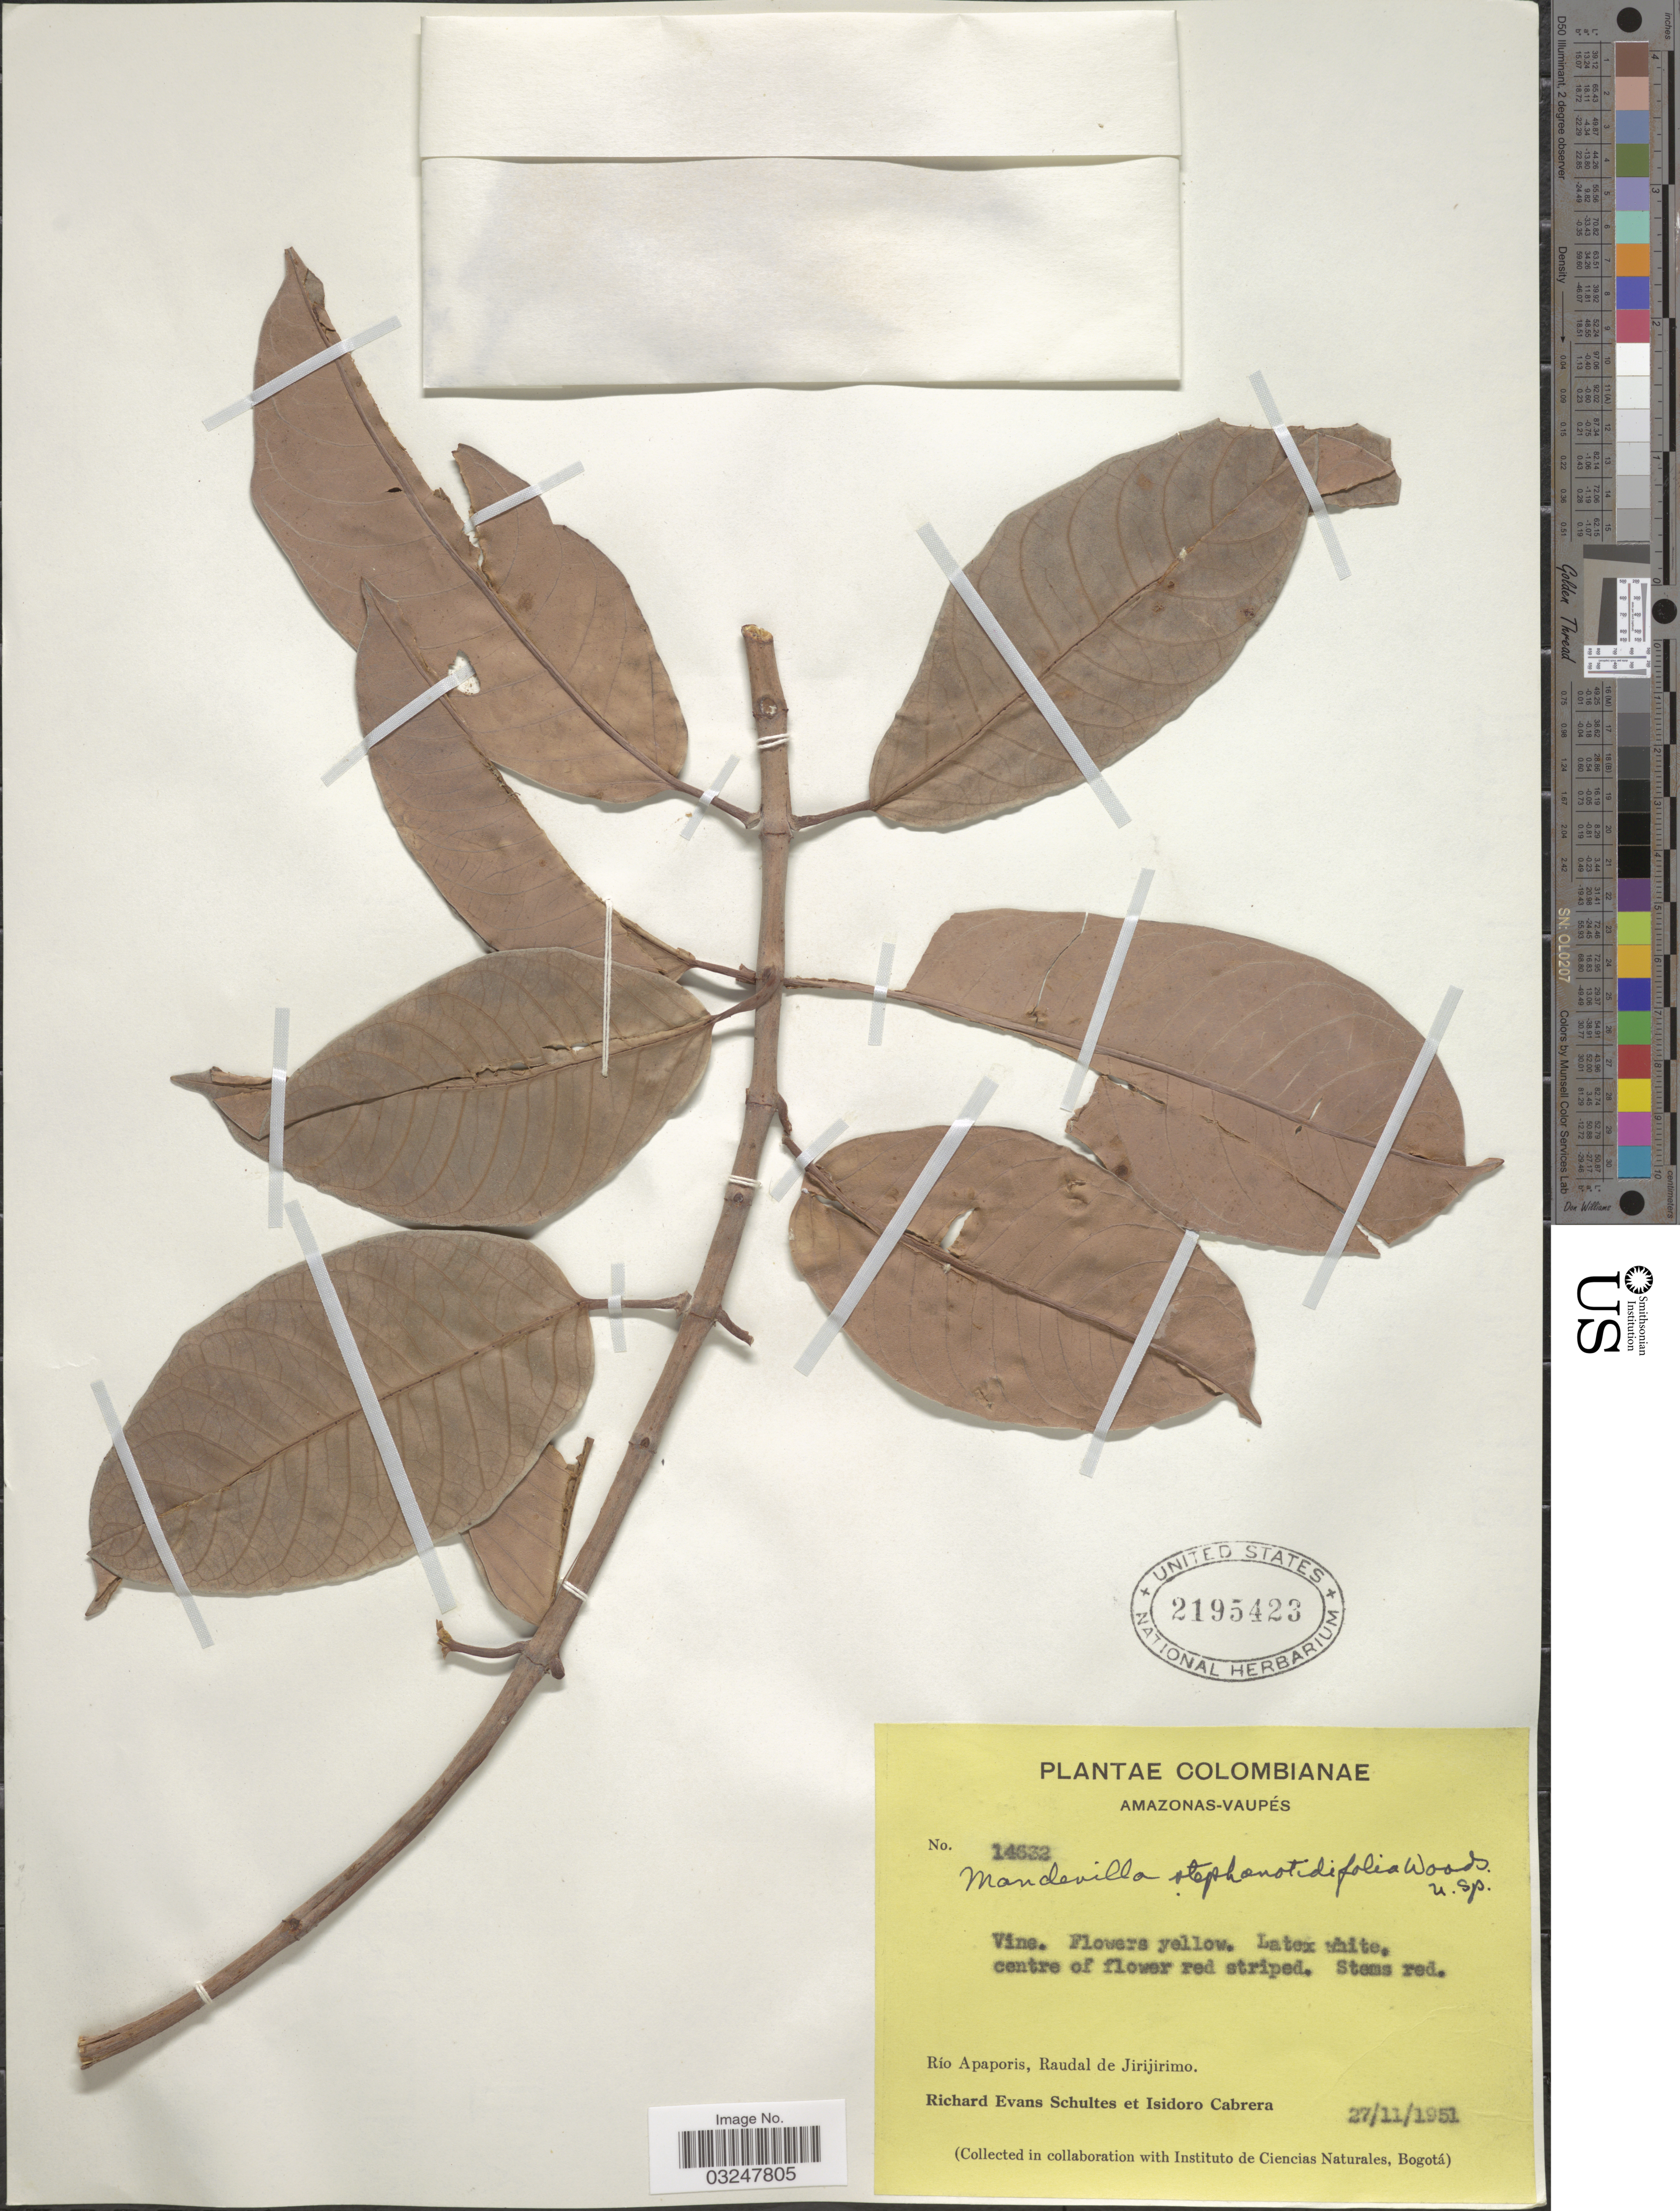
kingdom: Plantae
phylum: Tracheophyta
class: Magnoliopsida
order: Gentianales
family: Apocynaceae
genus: Mandevilla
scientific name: Mandevilla javitensis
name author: (Kunth) K. Schum.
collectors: R. E. Schultes & I. Cabrera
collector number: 14632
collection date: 1951-11-27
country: Colombia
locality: Amazonas - Vaupes, Río Apaporis, Raudal de Jírijirimo.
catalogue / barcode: US 2195423